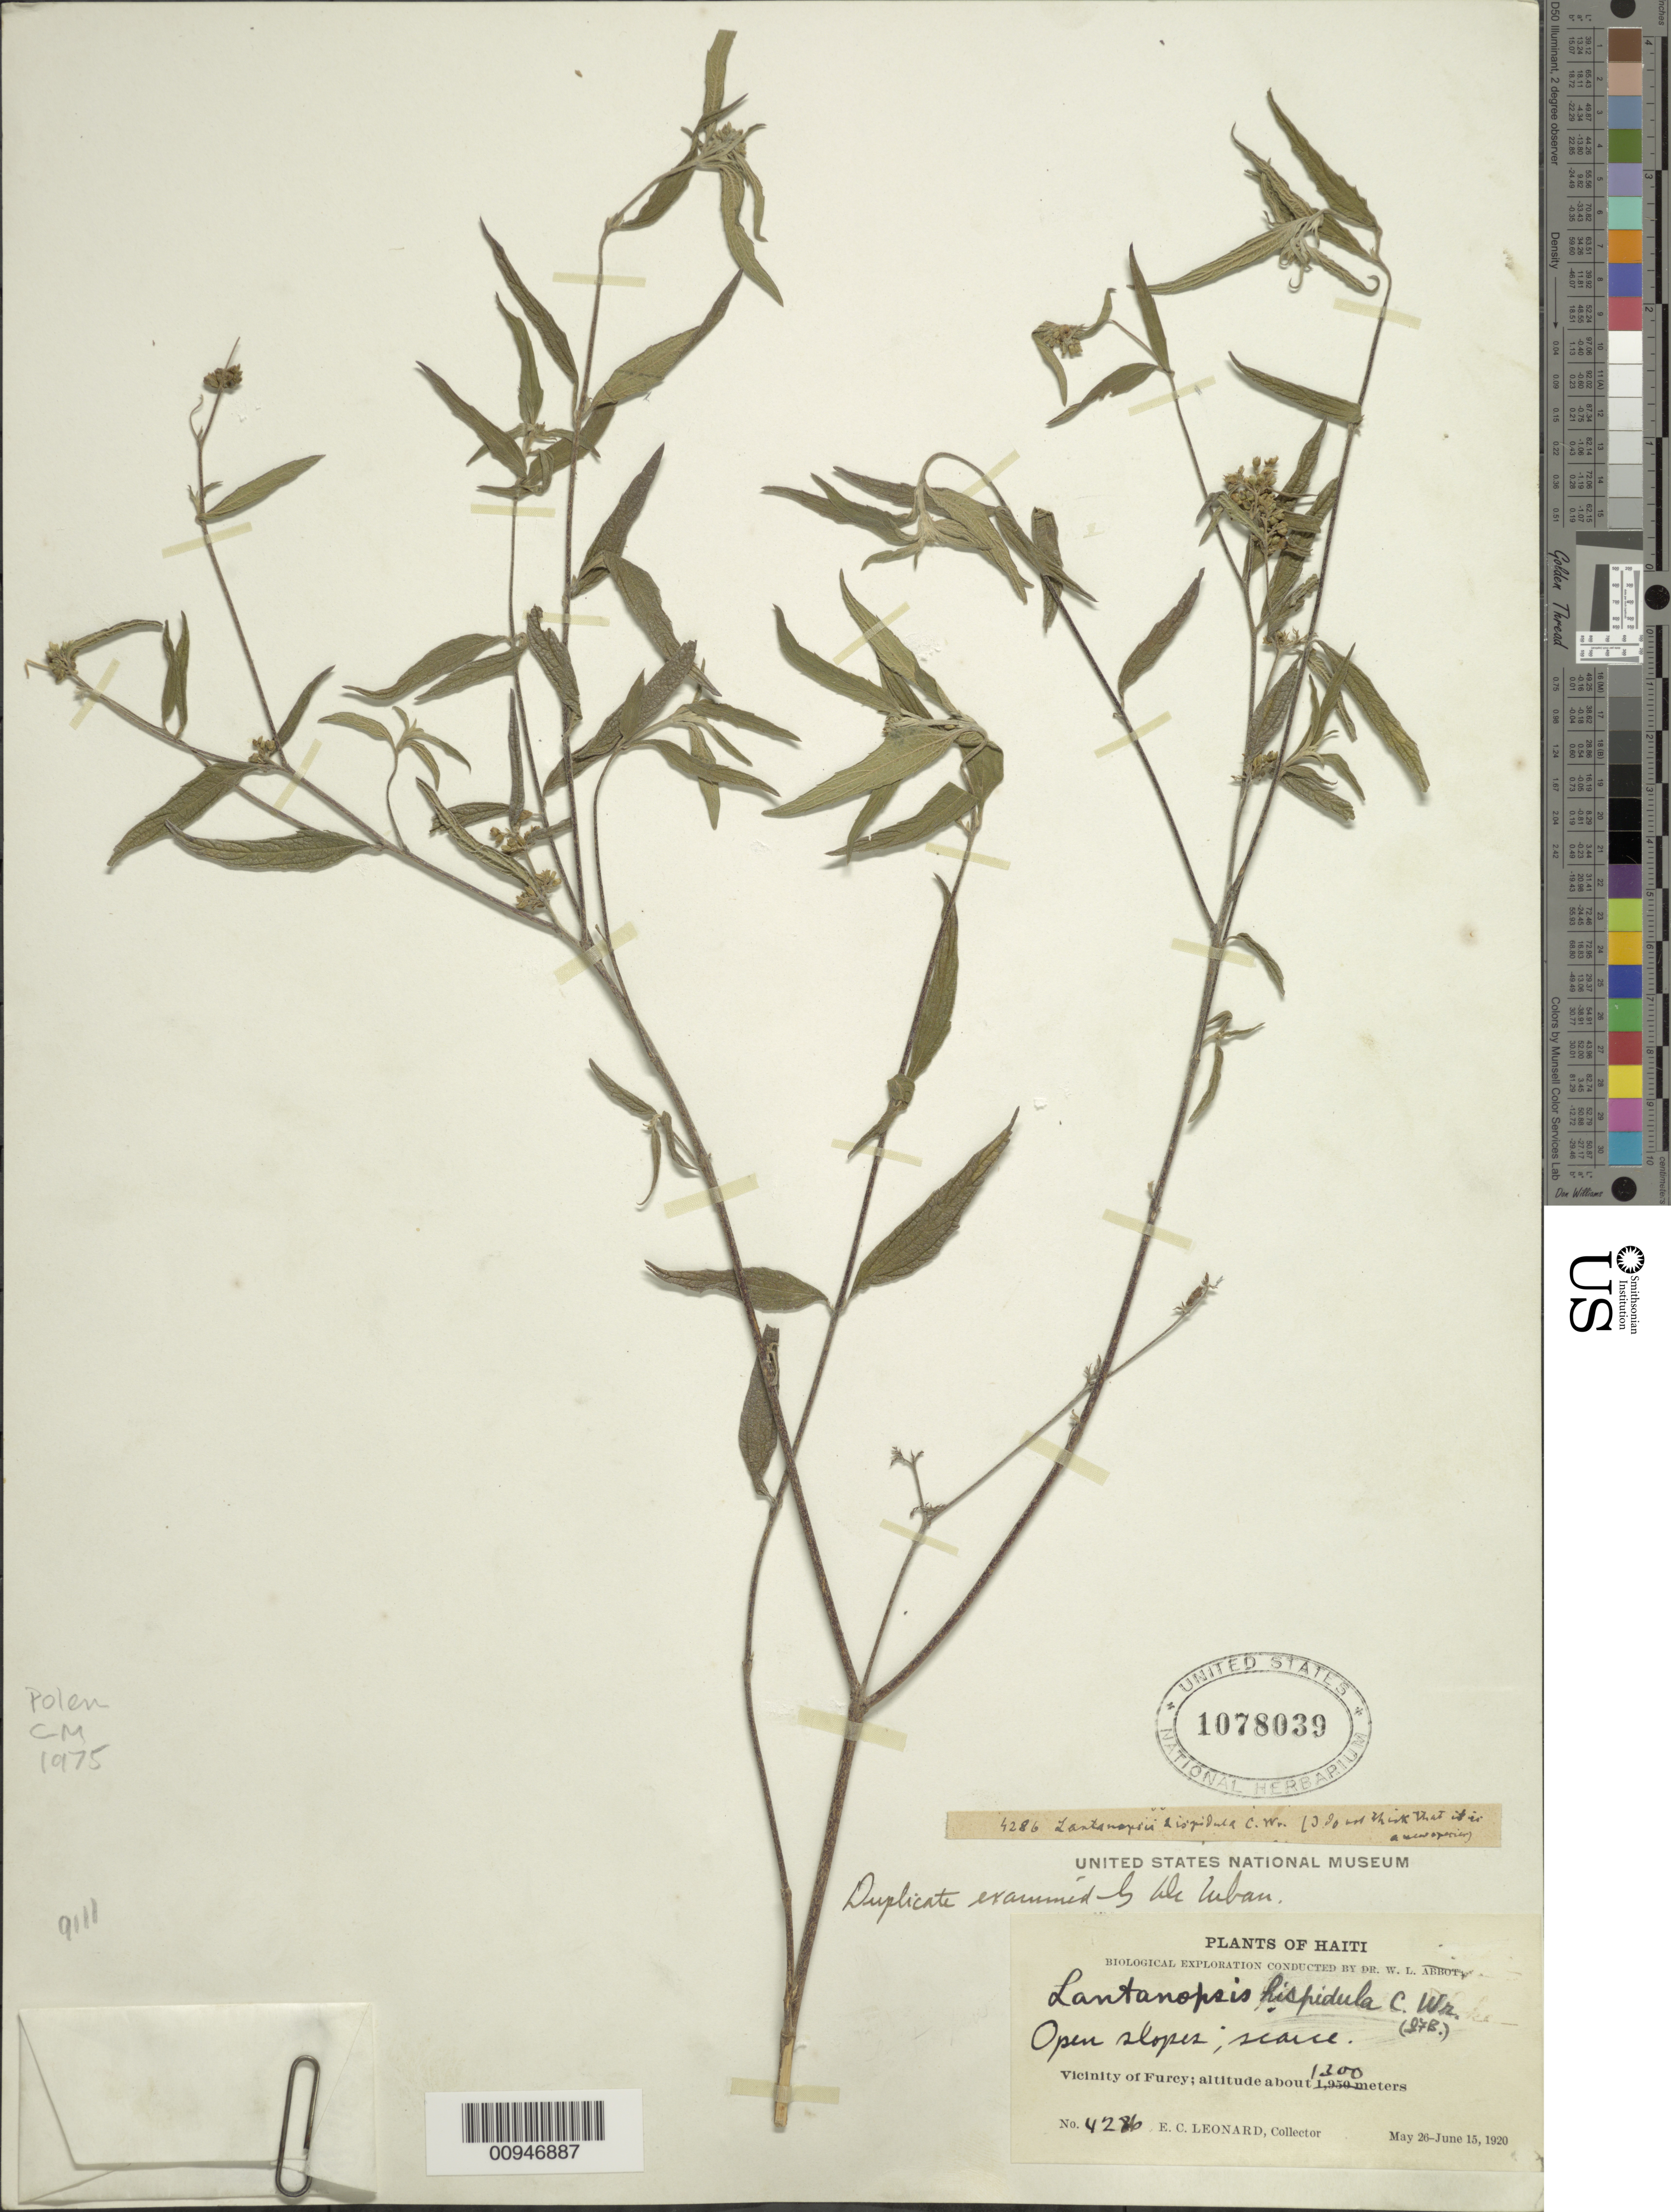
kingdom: Plantae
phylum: Tracheophyta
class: Magnoliopsida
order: Asterales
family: Asteraceae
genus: Lantanopsis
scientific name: Lantanopsis hispidula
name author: C. Wright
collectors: E. C. Leonard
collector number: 4286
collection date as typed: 26 May 1920 to 15 Jun 1920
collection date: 1920-05-26/1920-06-15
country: Haiti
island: Hispaniola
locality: Vicinity of Furcy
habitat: Open slopes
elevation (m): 1300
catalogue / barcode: US 1078039